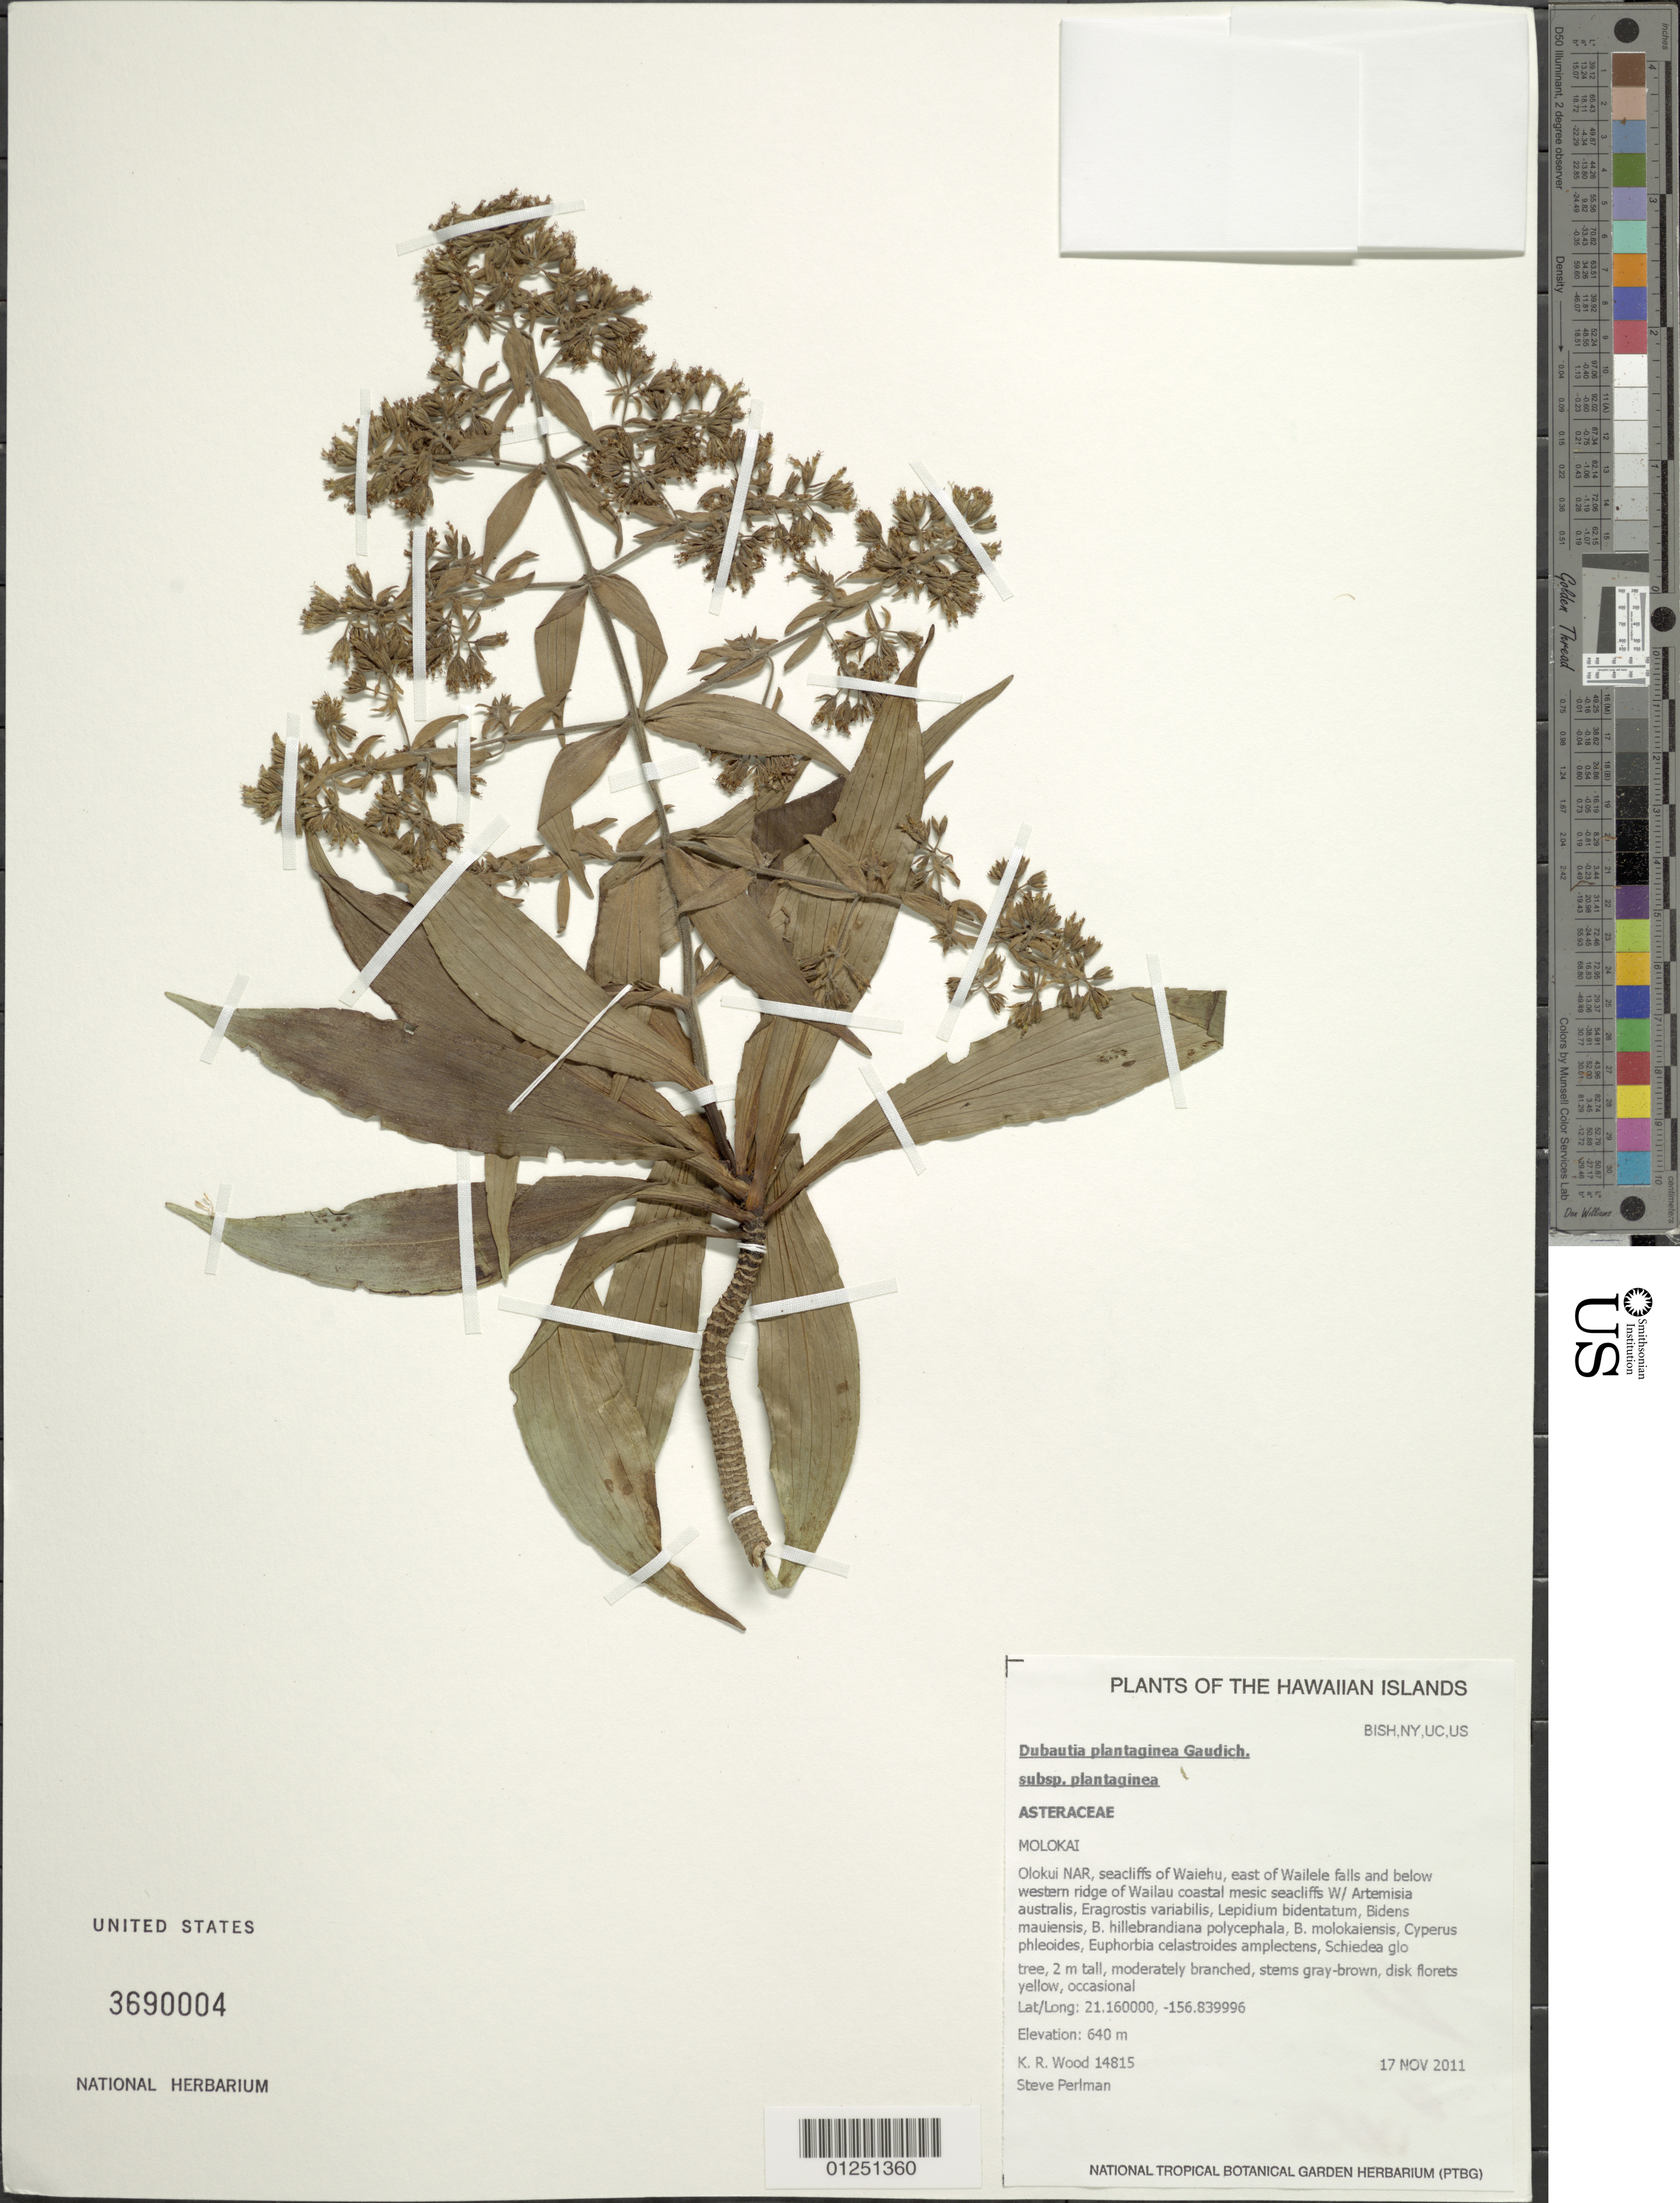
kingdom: Plantae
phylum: Tracheophyta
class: Magnoliopsida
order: Asterales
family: Asteraceae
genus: Dubautia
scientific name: Dubautia plantaginea subsp. plantaginea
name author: Gaudich.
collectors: K. R. Wood & S. P. Perlman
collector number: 14815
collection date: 2011-11-17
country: United States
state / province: Hawaii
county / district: Maui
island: Moloka'i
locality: Olokui NAR, seacliffs of Waiehu, east of Wailele falls and below western ridge of Wailau coastal mesic seacliffs.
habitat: Coastal mesic seacliffs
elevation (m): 640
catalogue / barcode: US 3690004